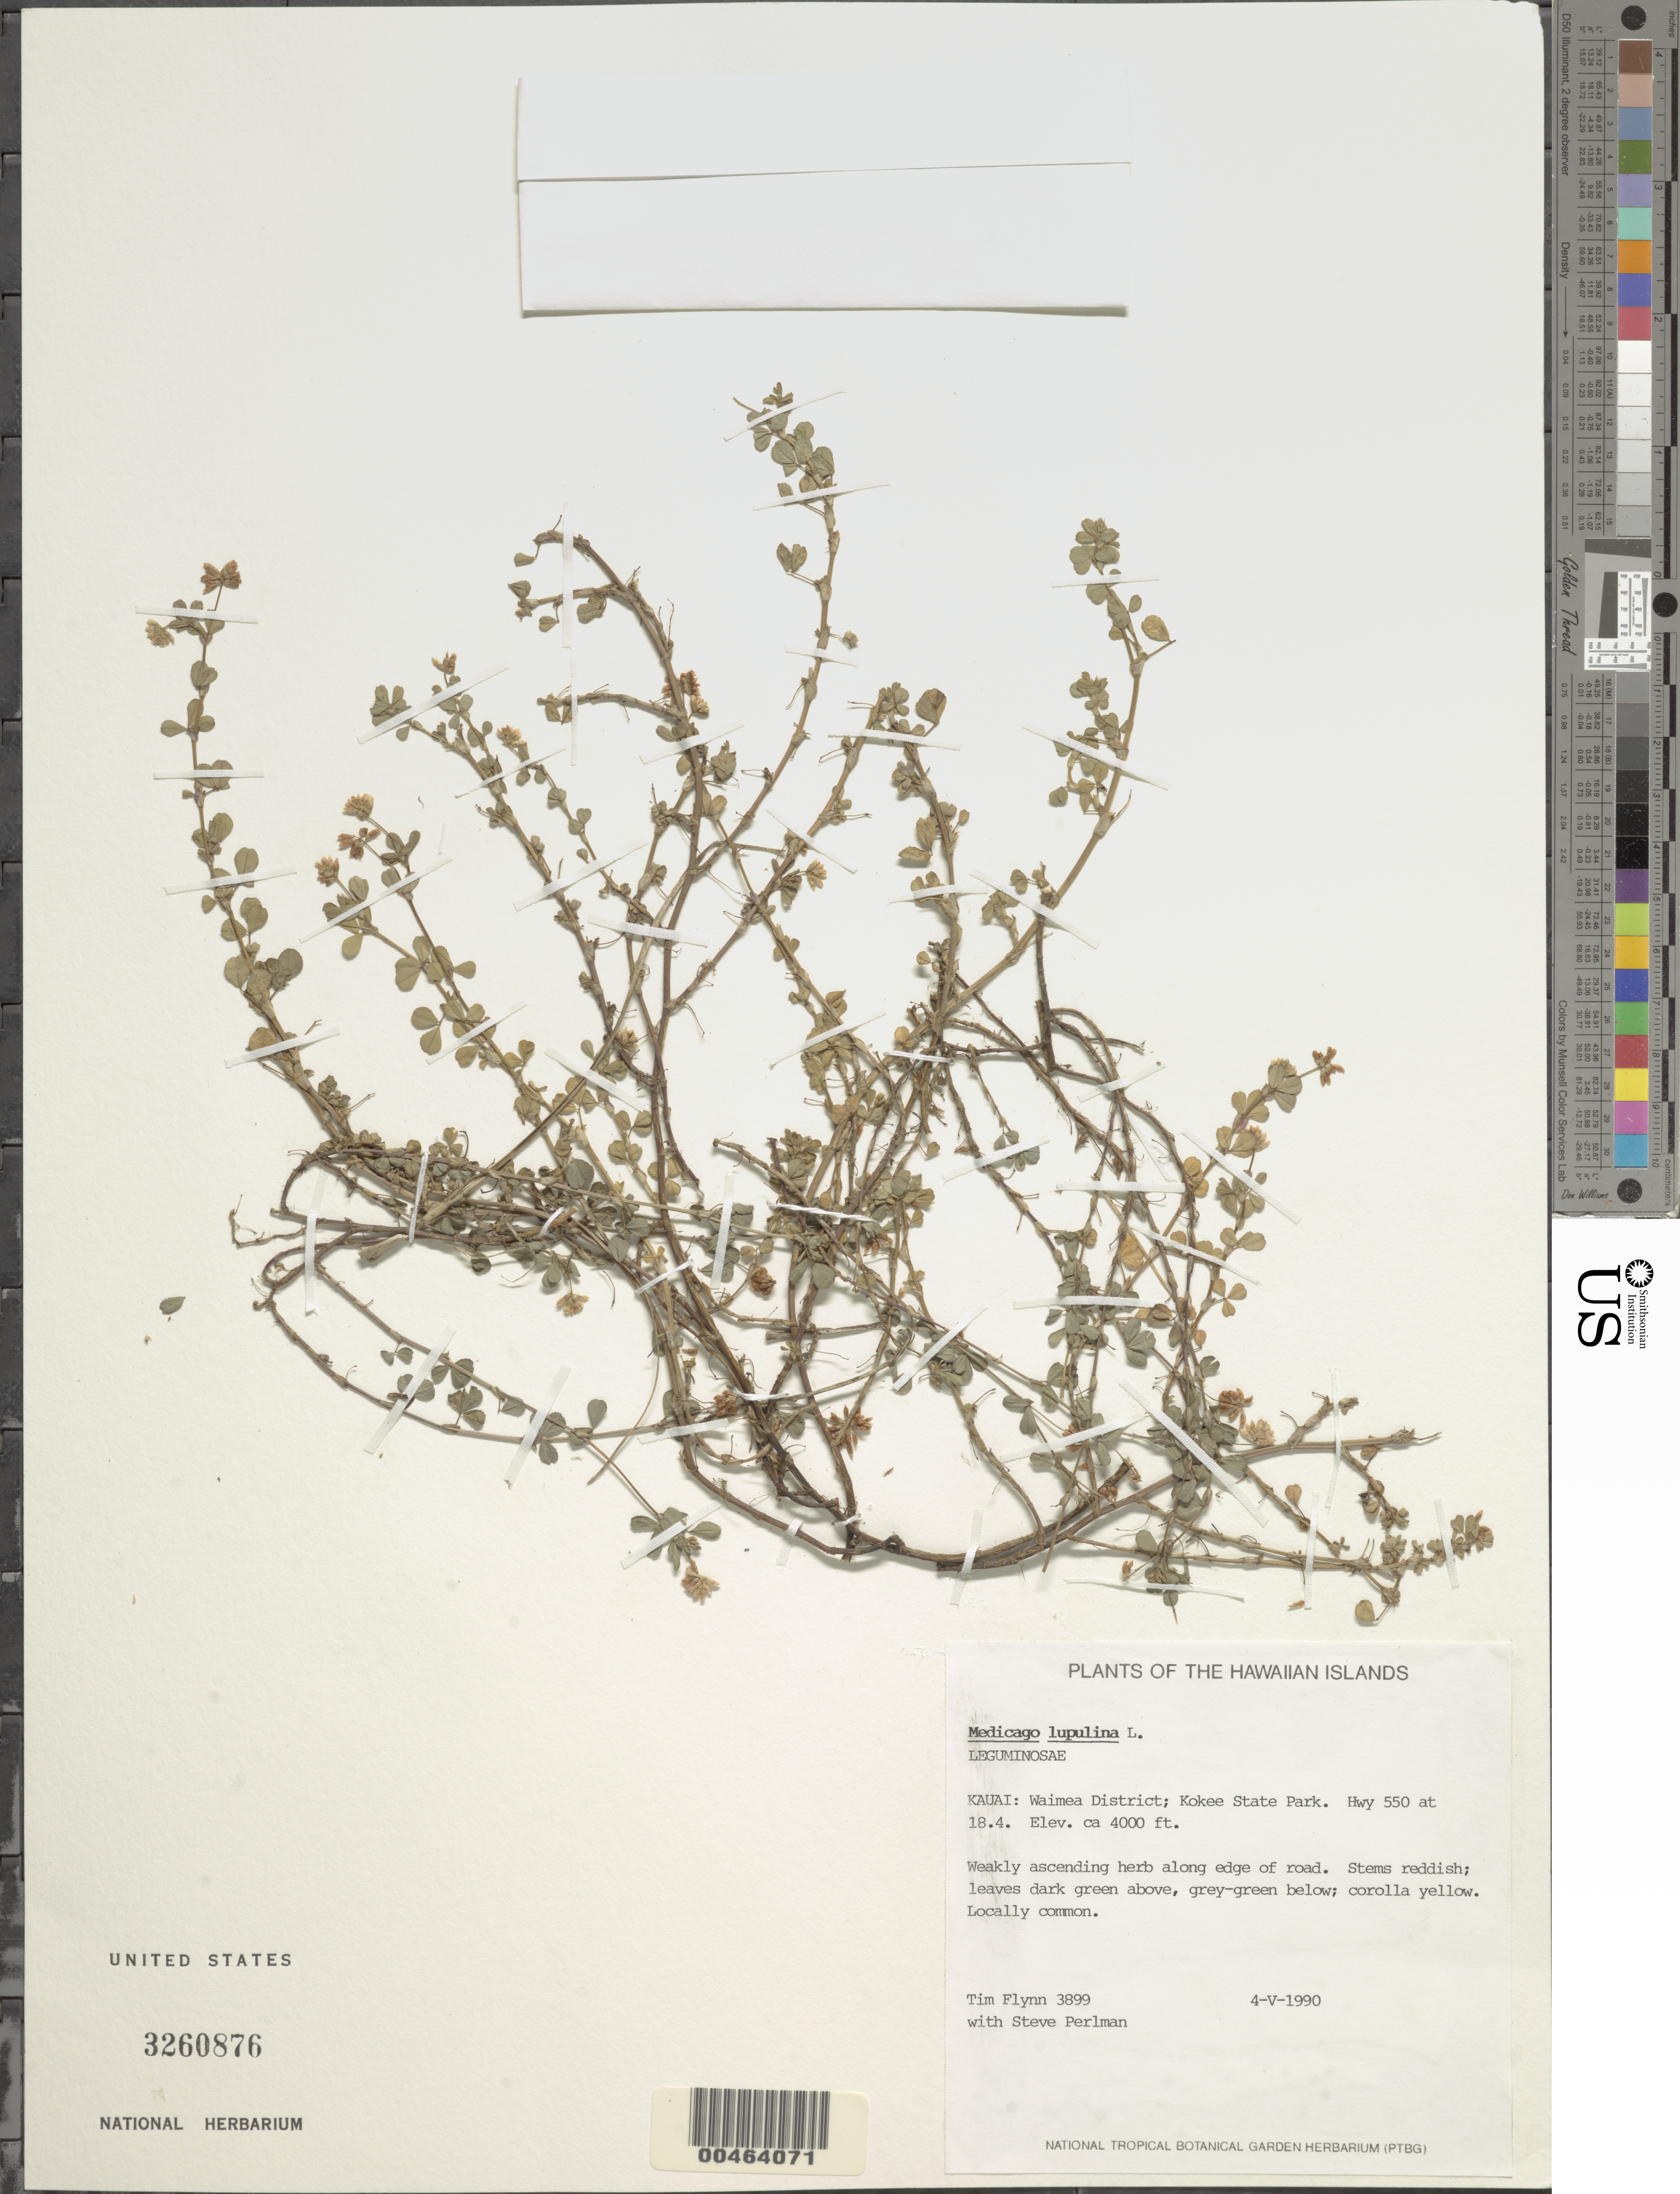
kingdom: Plantae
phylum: Tracheophyta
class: Magnoliopsida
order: Fabales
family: Fabaceae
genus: Medicago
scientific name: Medicago lupulina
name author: L.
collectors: T. W. Flynn & S. P. Perlman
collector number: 3899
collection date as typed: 4 May 1990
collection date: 1990-05-04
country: United States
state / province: Hawaii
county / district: Kauai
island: Kaua'i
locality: Waimea District; Kokee State Park. Hwy 550 at 18.4, along edge of road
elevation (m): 1219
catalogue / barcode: US 3260876